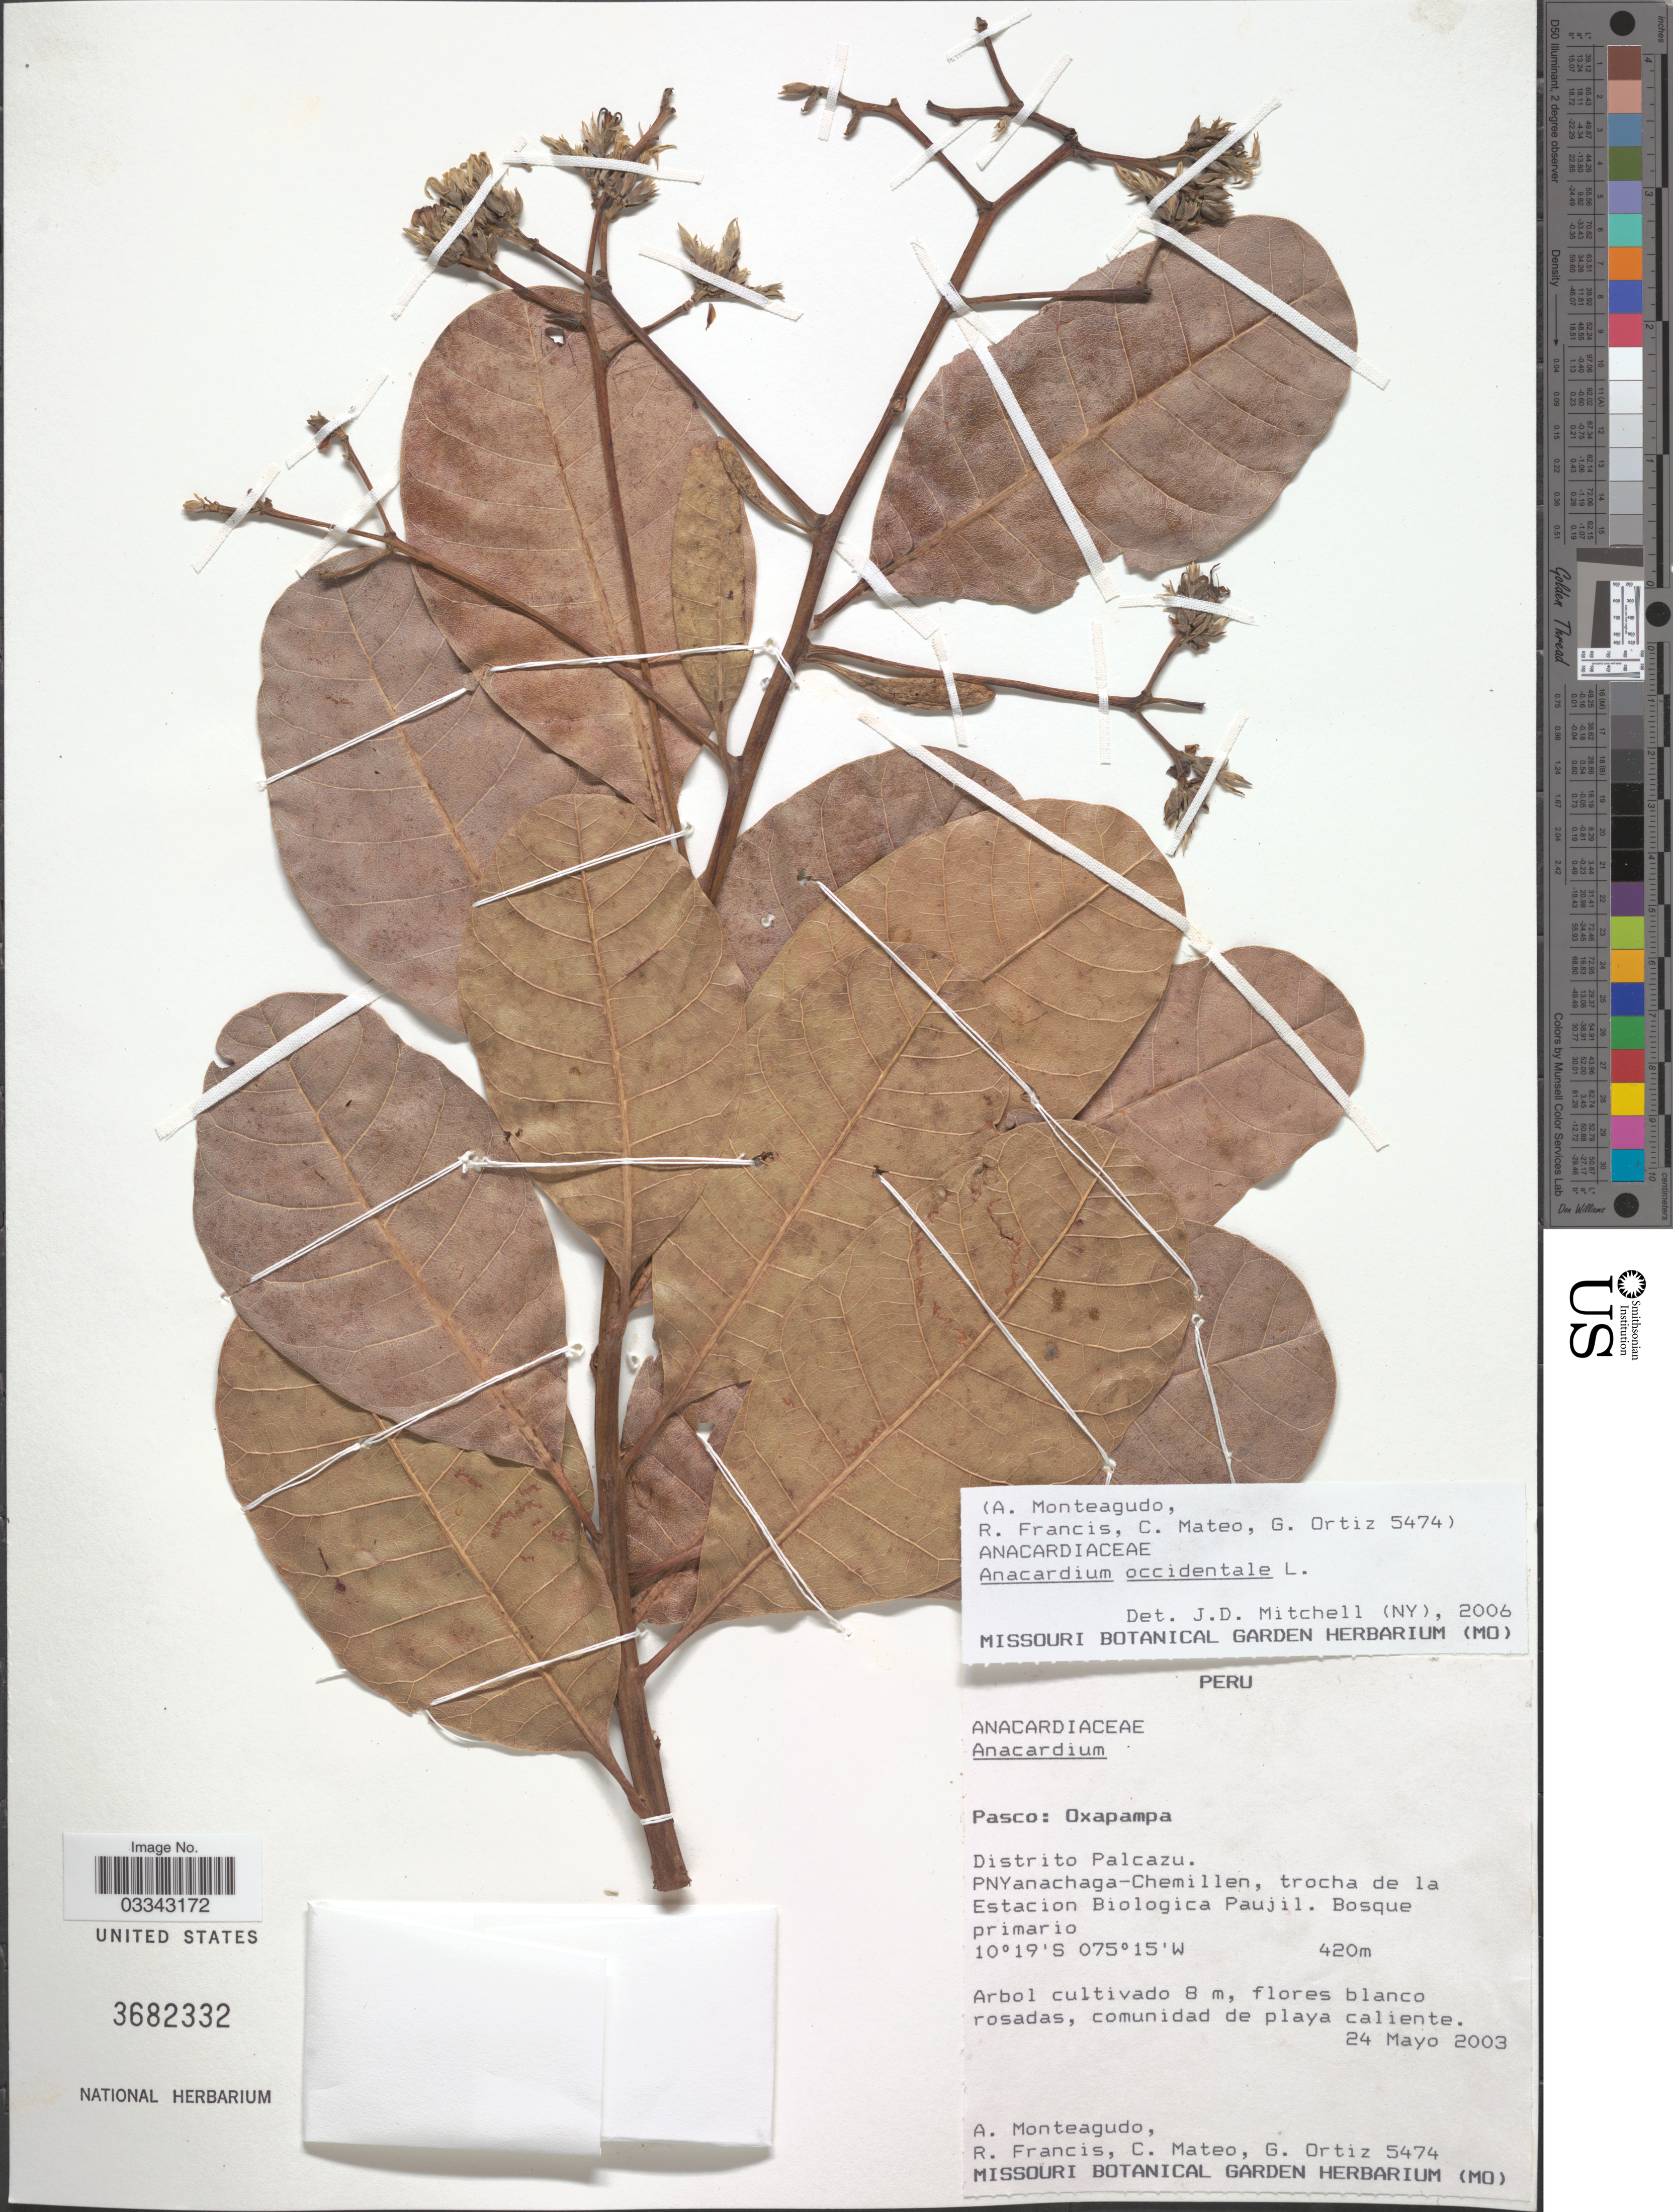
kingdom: Plantae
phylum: Tracheophyta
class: Magnoliopsida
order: Sapindales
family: Anacardiaceae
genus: Anacardium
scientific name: Anacardium occidentale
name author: L.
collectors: A. Monteagudo, R. Francis, C. Mateo & G. Ortiz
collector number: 5474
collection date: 2003-05-24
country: Peru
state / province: Pasco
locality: Oxapampa. Distrito Palcazu. PNYanachaga-Chemillen, trocha de la Estacion Biologica Paujil.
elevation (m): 420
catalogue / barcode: US 3682332